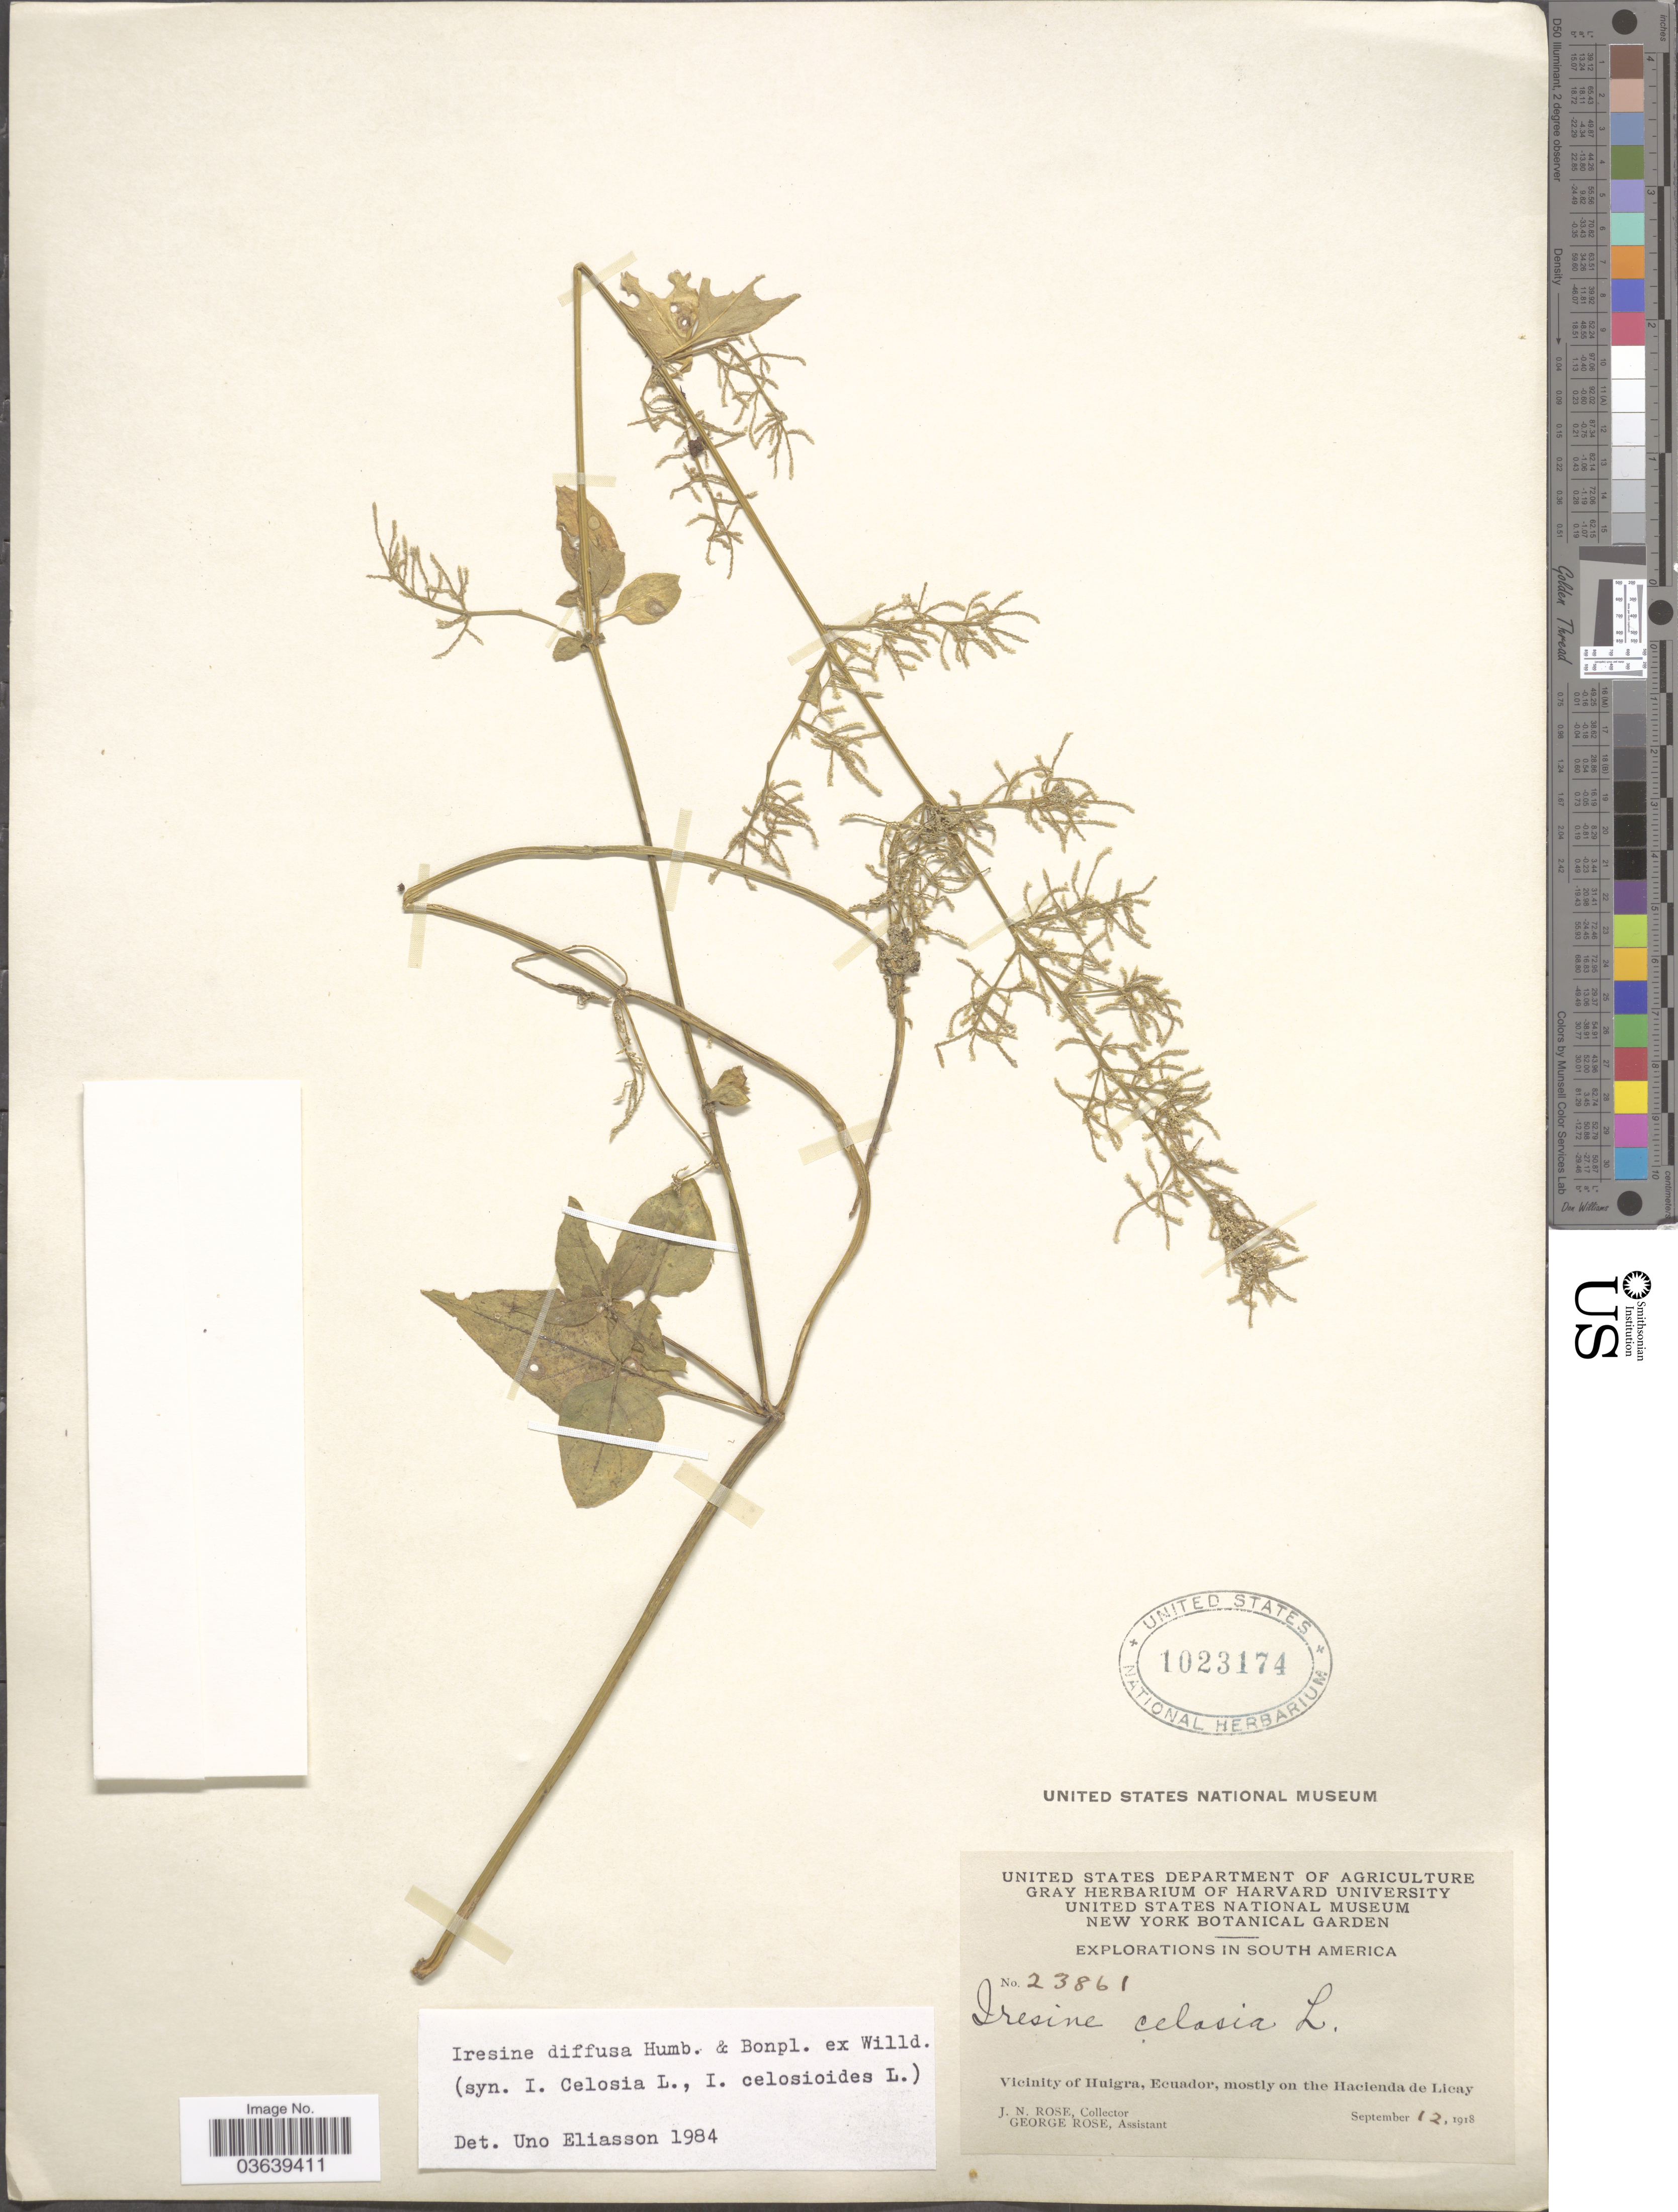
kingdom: Plantae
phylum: Tracheophyta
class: Magnoliopsida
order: Caryophyllales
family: Amaranthaceae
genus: Iresine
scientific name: Iresine diffusa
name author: Humb. & Bonpl. ex Willd.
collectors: J. N. Rose & G. Rose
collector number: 23861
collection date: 1918-09-12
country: Ecuador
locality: Vicinity of Huigra, mostly on the Hacienda de Licay.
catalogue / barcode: US 1023174